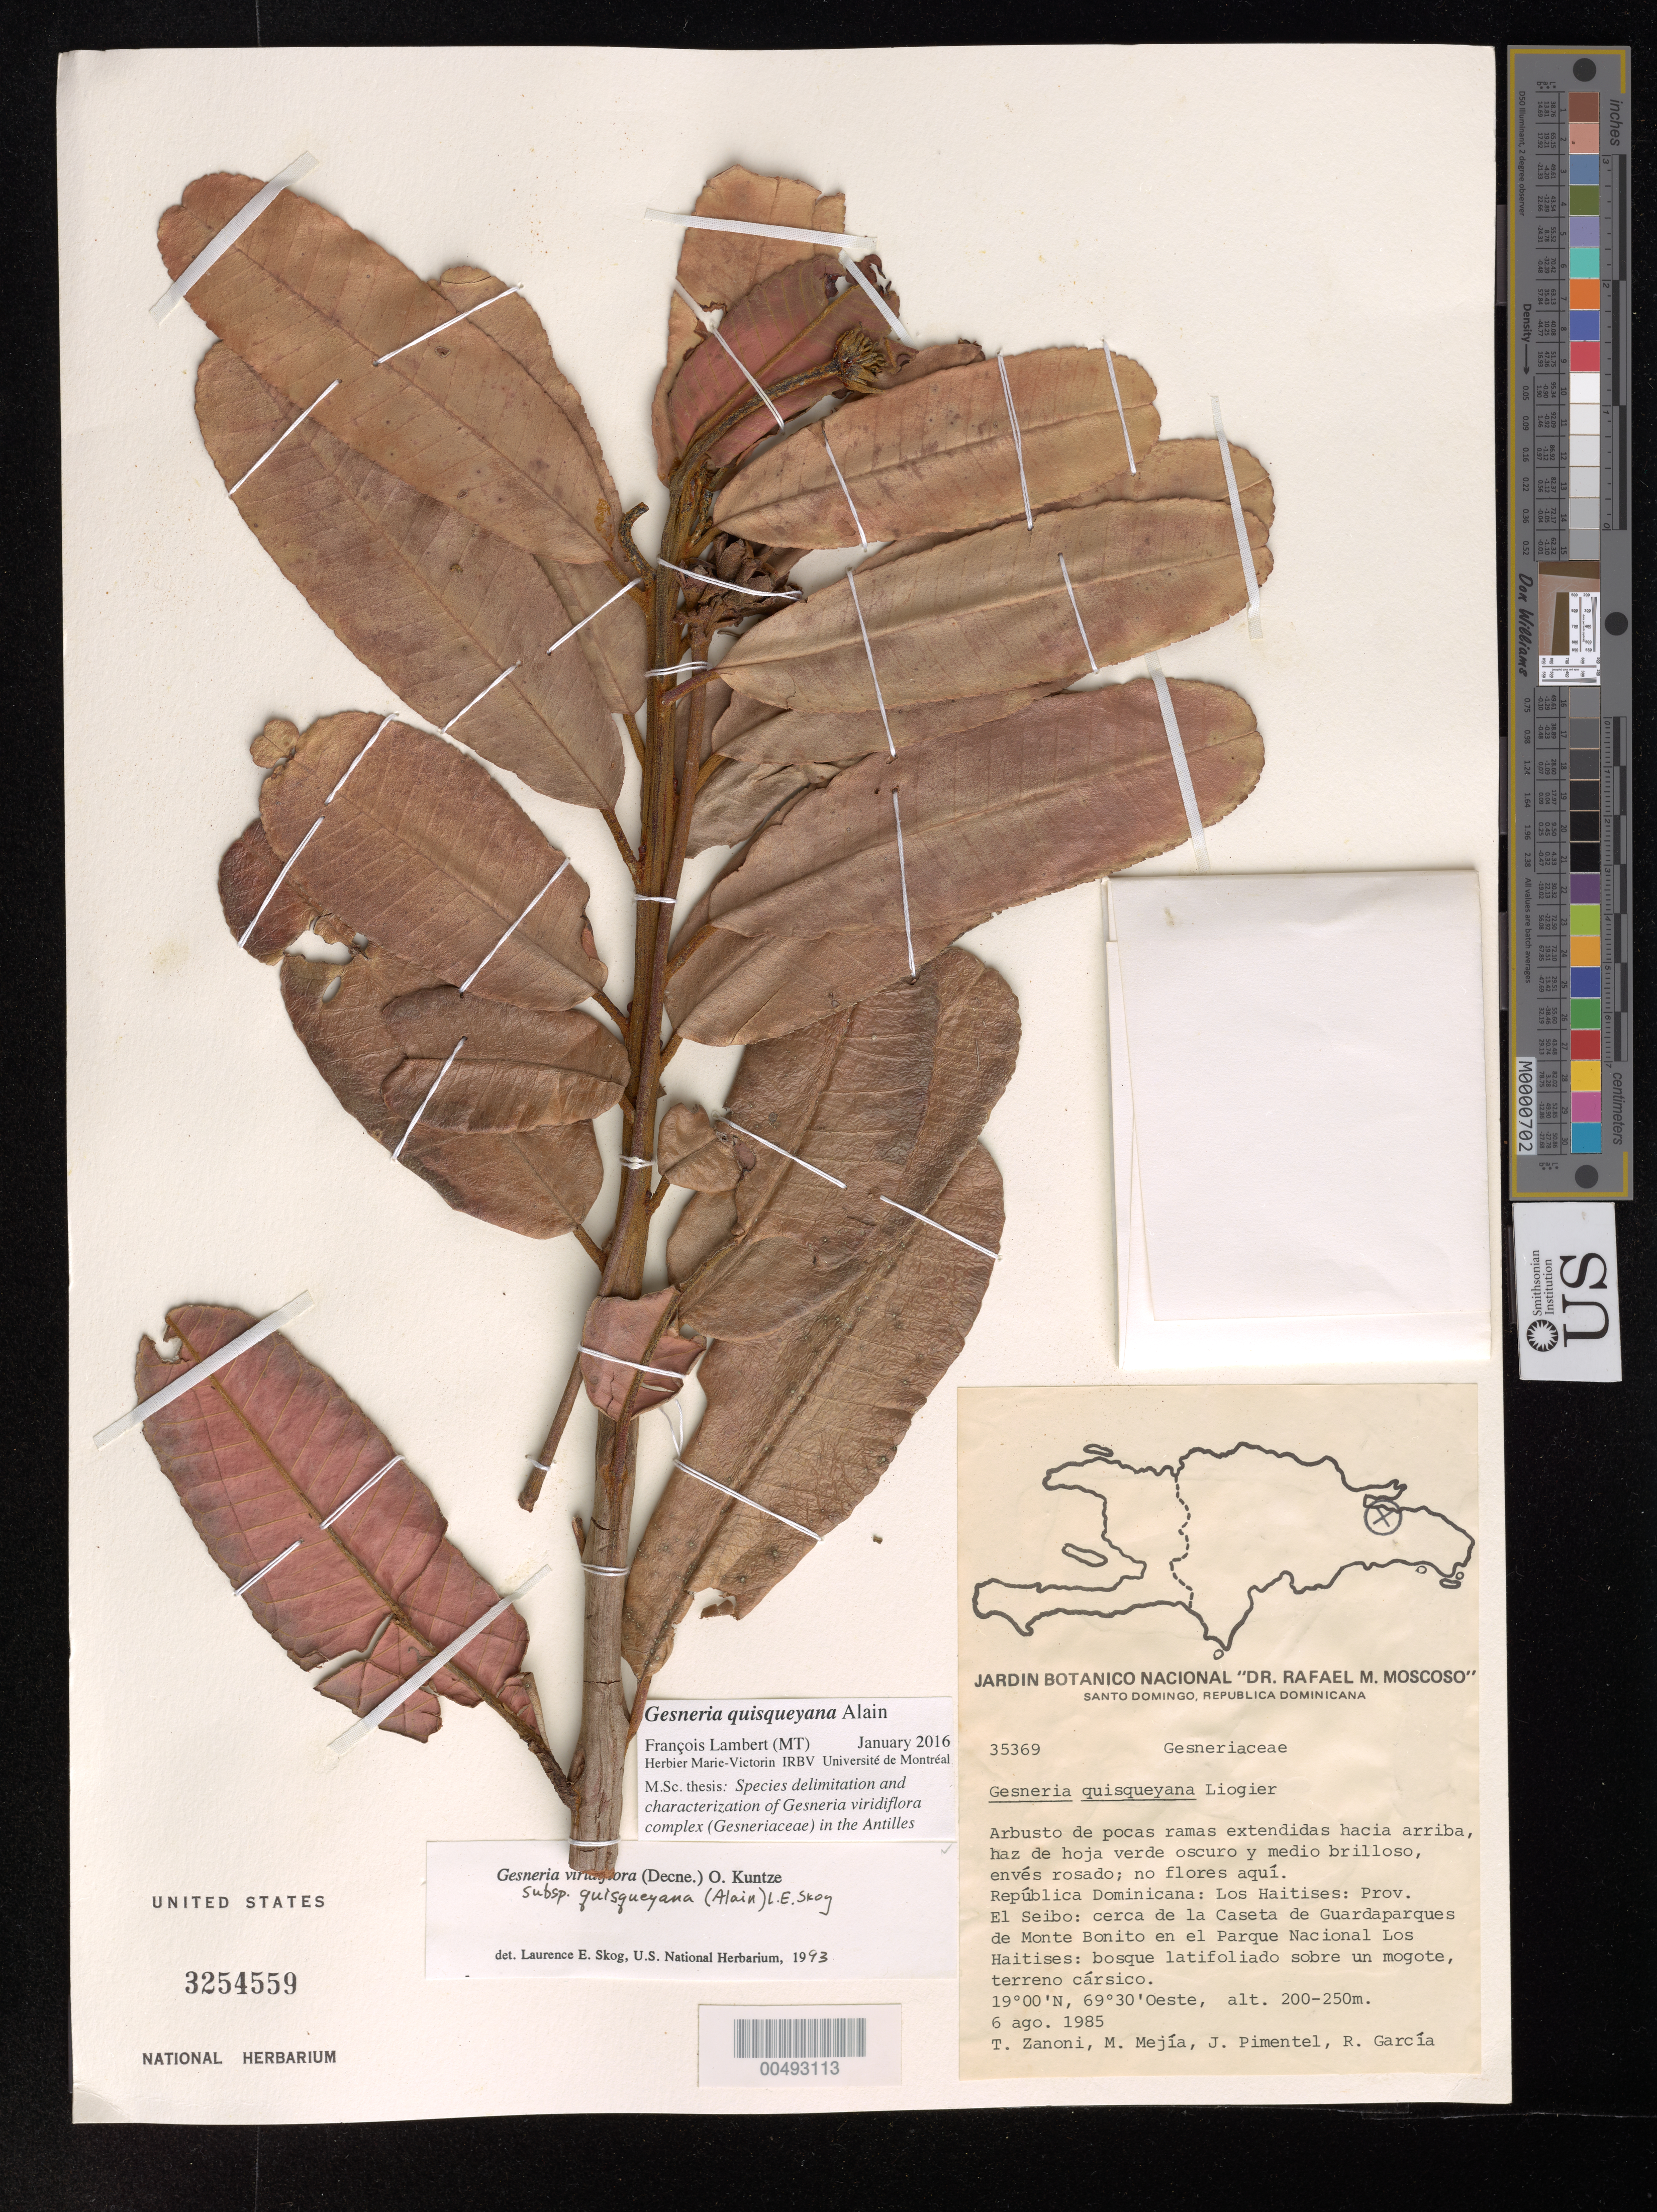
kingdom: Plantae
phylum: Tracheophyta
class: Magnoliopsida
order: Lamiales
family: Gesneriaceae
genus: Gesneria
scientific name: Gesneria quisqueyana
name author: Alain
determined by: Lambert, Francois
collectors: T. A. Zanoni, M. Mejia, J. Pimentel & R. García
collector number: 35369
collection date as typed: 06 Aug 1985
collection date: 1985-08-06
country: Dominican Republic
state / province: El Seibo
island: Hispaniola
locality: Caseta de Guardaparques de Monte Bonito, Los Haitises National Park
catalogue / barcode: US 3254559